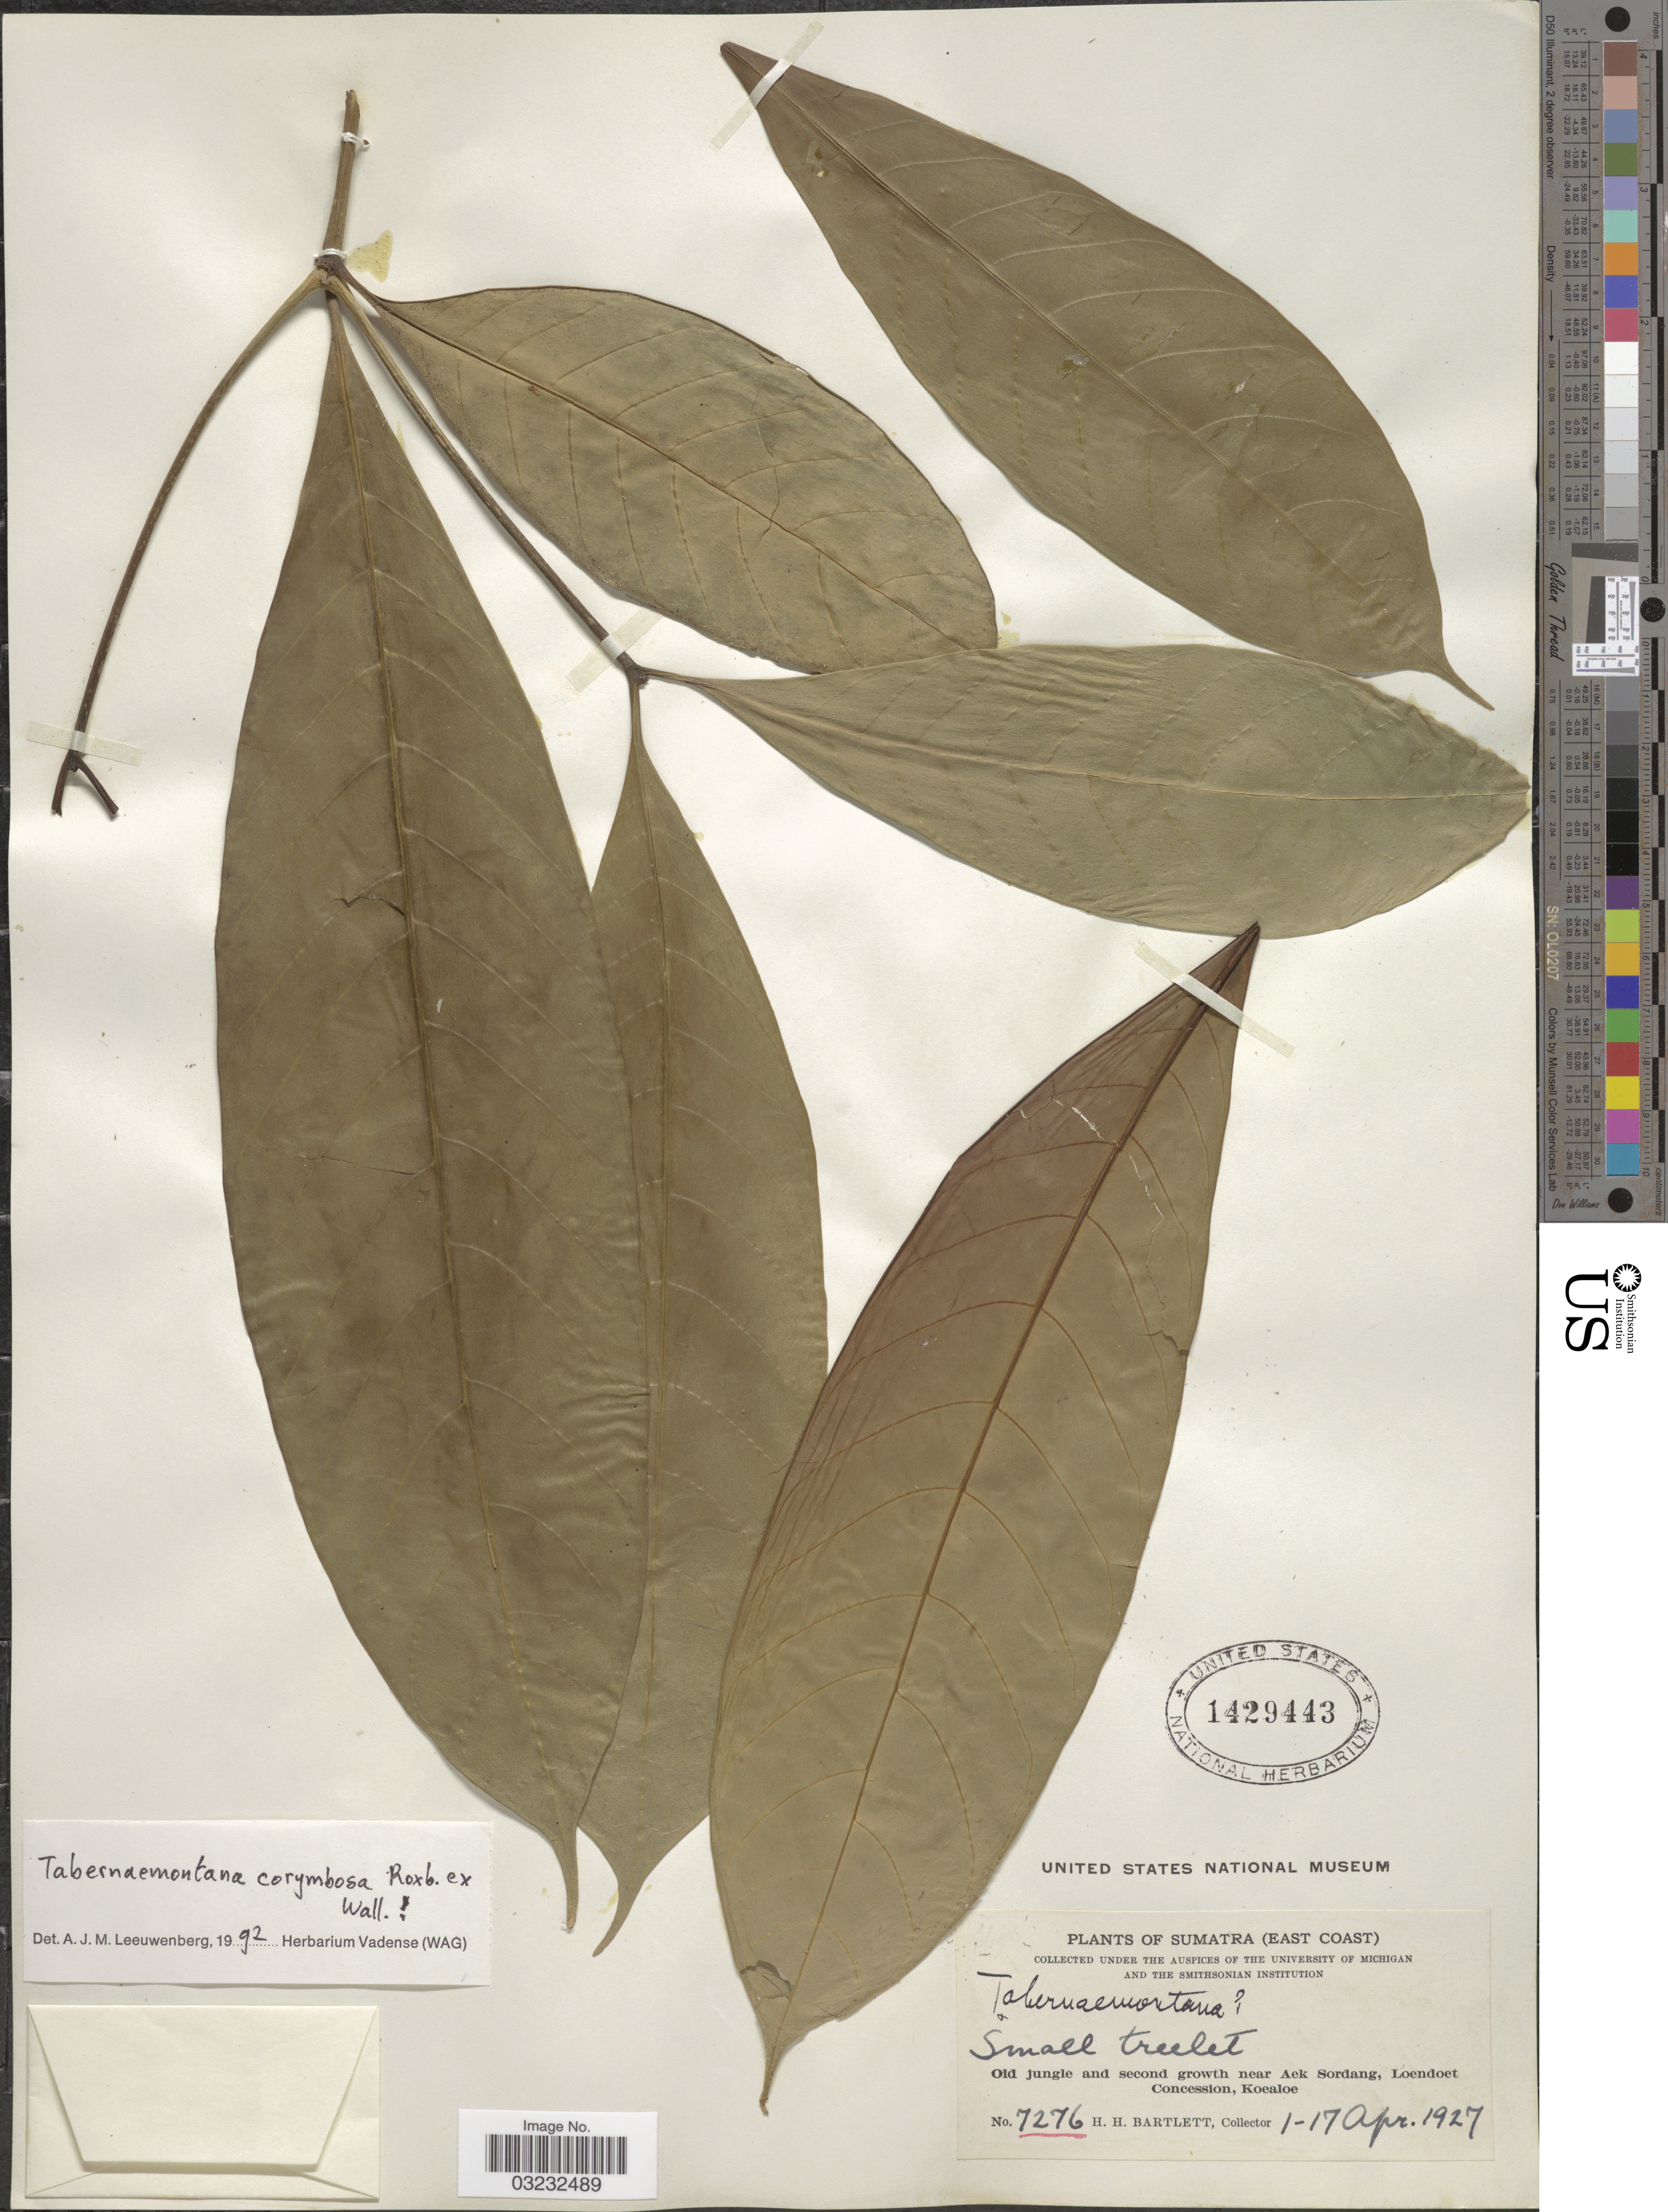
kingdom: Plantae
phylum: Tracheophyta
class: Magnoliopsida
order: Gentianales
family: Apocynaceae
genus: Tabernaemontana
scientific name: Tabernaemontana corymbosa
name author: Roxb. ex Wall.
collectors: H. H. Bartlett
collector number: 7276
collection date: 1927-04-01/1927-04-17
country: Indonesia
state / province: Sumatra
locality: Sumatra (East Coast), Old jungle and second growth near Aek Sordang, Loendoet Concession, Koealoe.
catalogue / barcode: US 1429443